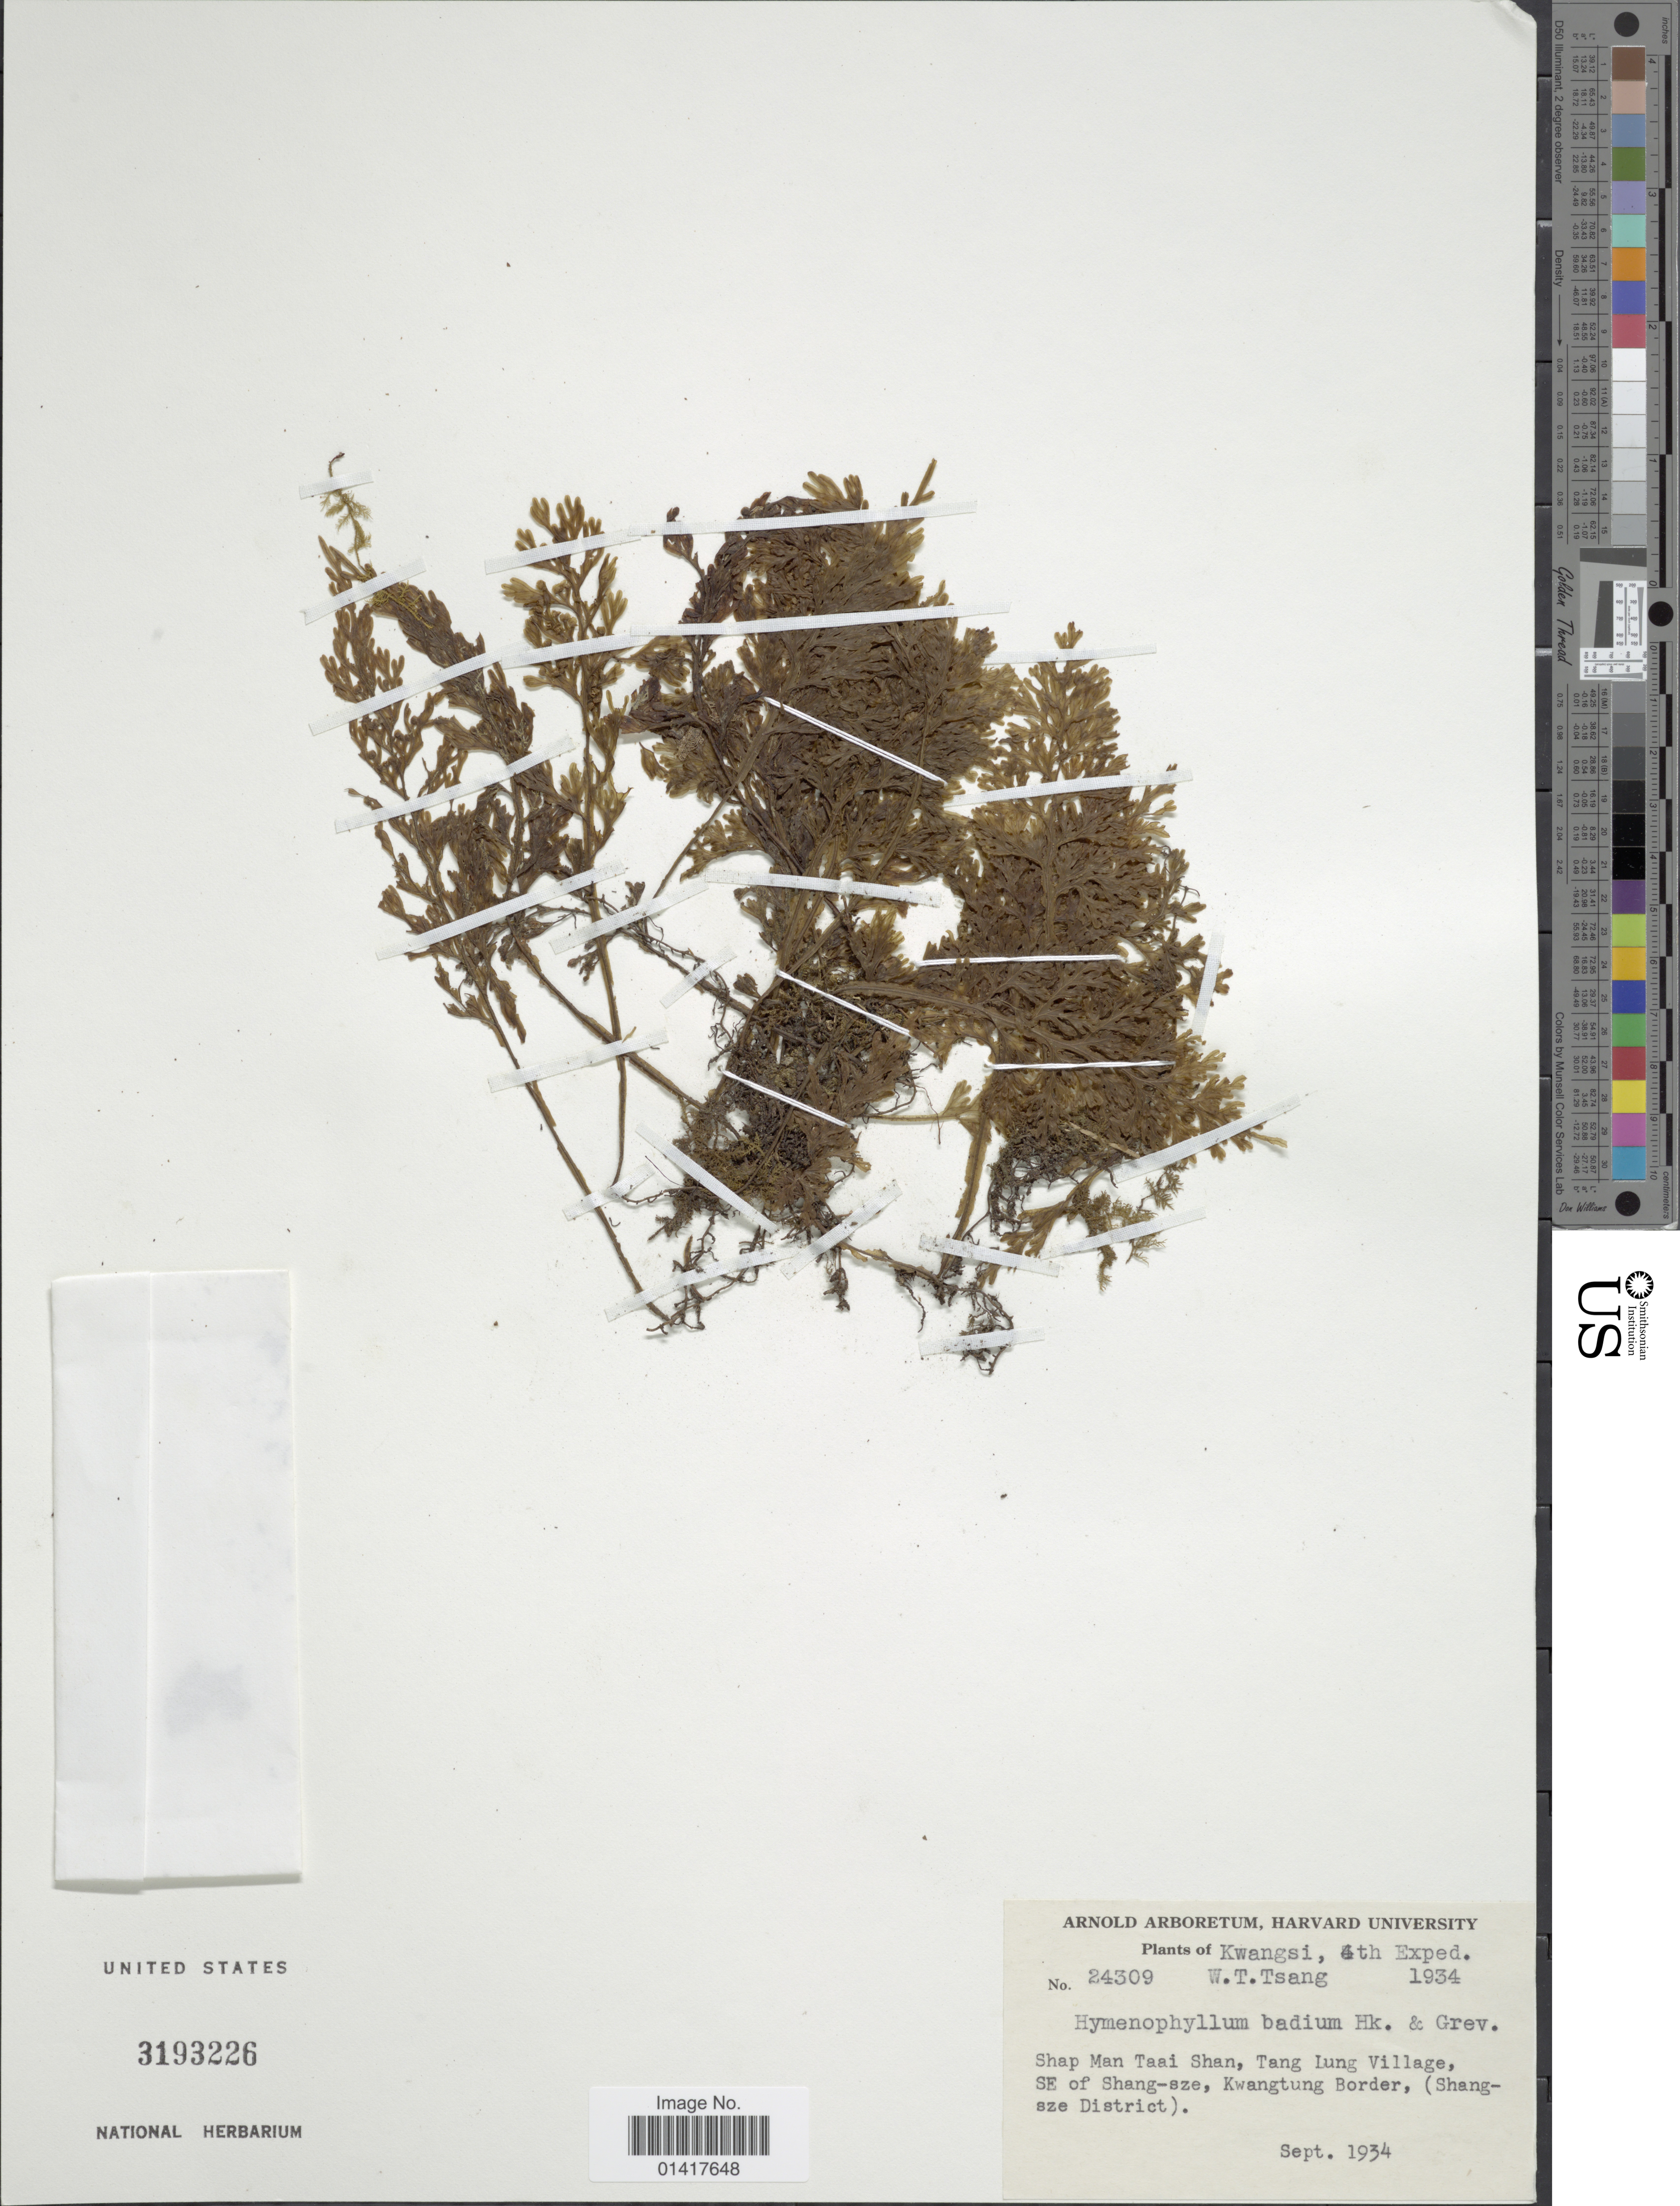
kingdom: Plantae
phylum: Tracheophyta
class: Polypodiopsida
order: Hymenophyllales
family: Hymenophyllaceae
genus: Hymenophyllum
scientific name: Hymenophyllum badium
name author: Hook. & Grev.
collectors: W. T. Tsang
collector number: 24309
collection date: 1934-09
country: China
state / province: Guangxi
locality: Kwangsi, 4th Exp. Shap Man Taai Shan, Tang Lung Village SE of Shag-sze, Kwangtung Border (Shang-sze District)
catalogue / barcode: US 3193226